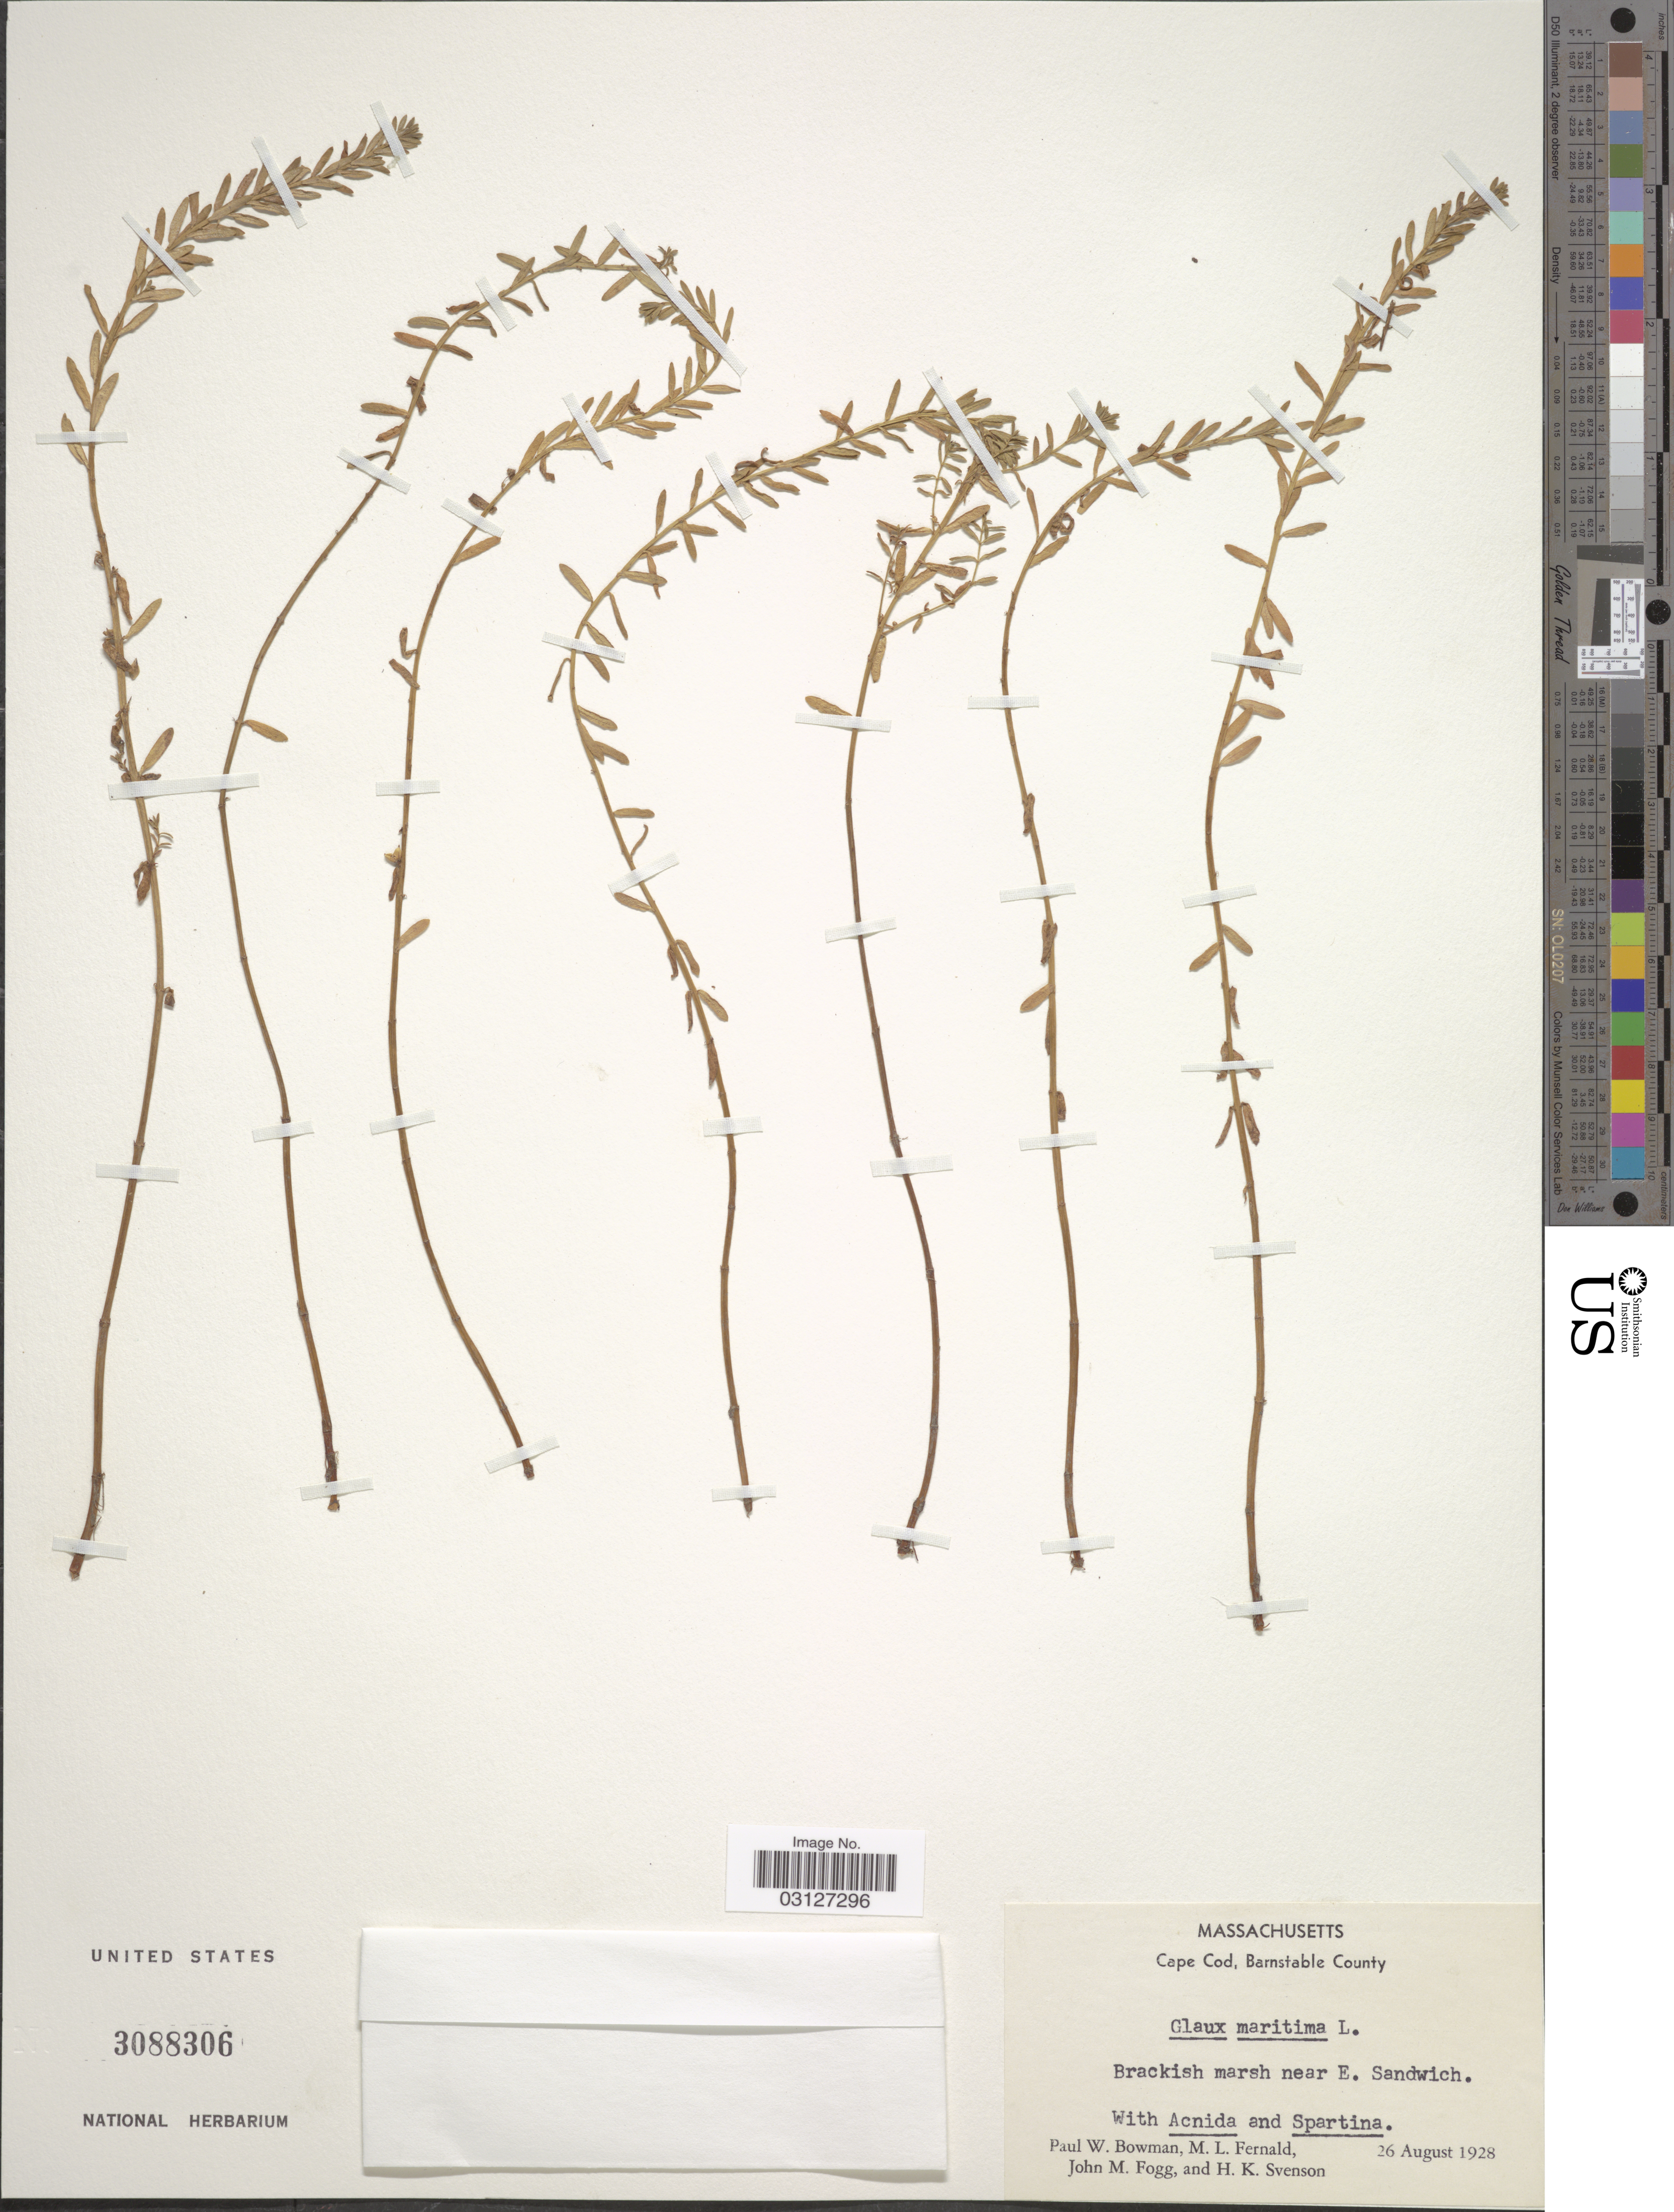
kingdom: Plantae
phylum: Tracheophyta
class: Magnoliopsida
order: Ericales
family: Primulaceae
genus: Glaux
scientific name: Glaux maritima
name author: L.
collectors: P. Bowman, M. L. Fernald, J. Fogg & H. K. Svenson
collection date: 1928-08-26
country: United States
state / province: Massachusetts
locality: Cape Cod, Barnstable County, Brackish marsh near E. Sandwich.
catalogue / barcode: US 3088306